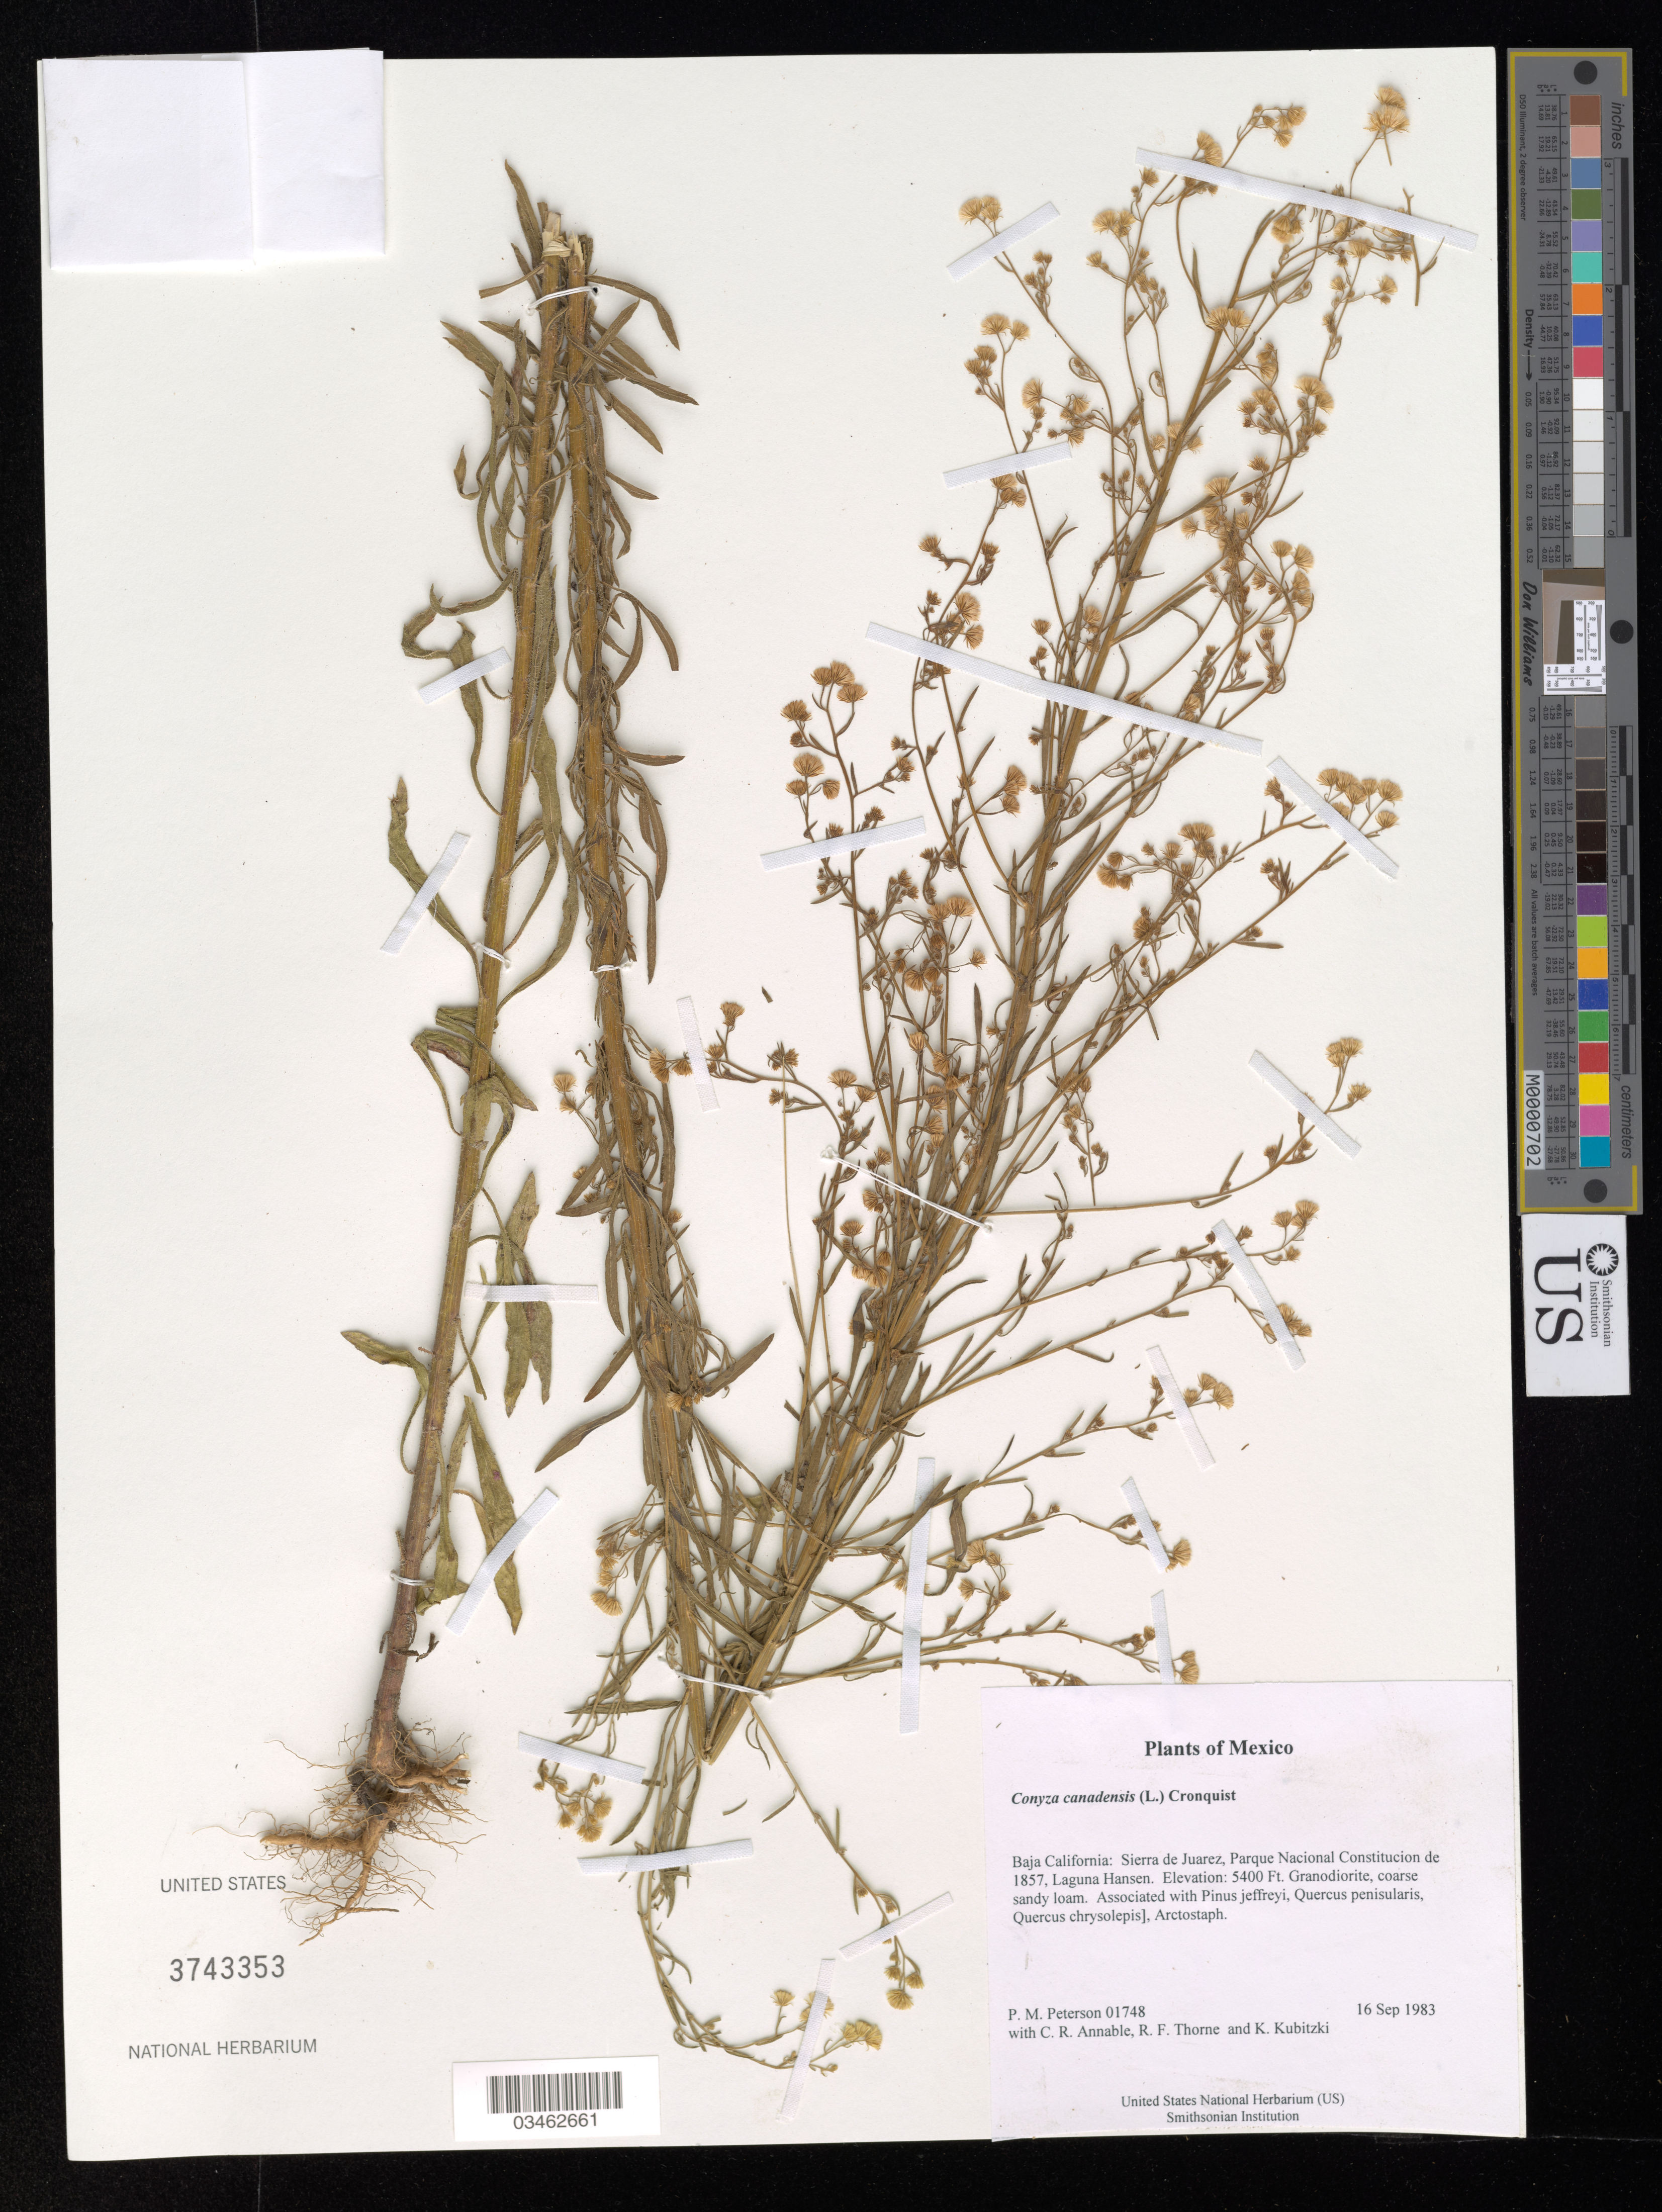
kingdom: Plantae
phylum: Tracheophyta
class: Magnoliopsida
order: Asterales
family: Asteraceae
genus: Conyza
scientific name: Conyza canadensis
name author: (L.) Cronq.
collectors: P. M. Peterson, C. R. Annable, R. F. Thorne & K. Kubitzki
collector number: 01748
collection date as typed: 16 Sep 1983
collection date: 1983-09-16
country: Mexico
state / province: Baja California Norte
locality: Sierra de Juarez, Parque Nacional Constitucion de 1857, Laguna Hansen.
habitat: Granodiorite, coarse sandy loam. Associated with Pinus jeffreyi, Quercus penisularis, Quercus chrysolepis], Arctostaph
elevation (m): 1646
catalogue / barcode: US 3743353